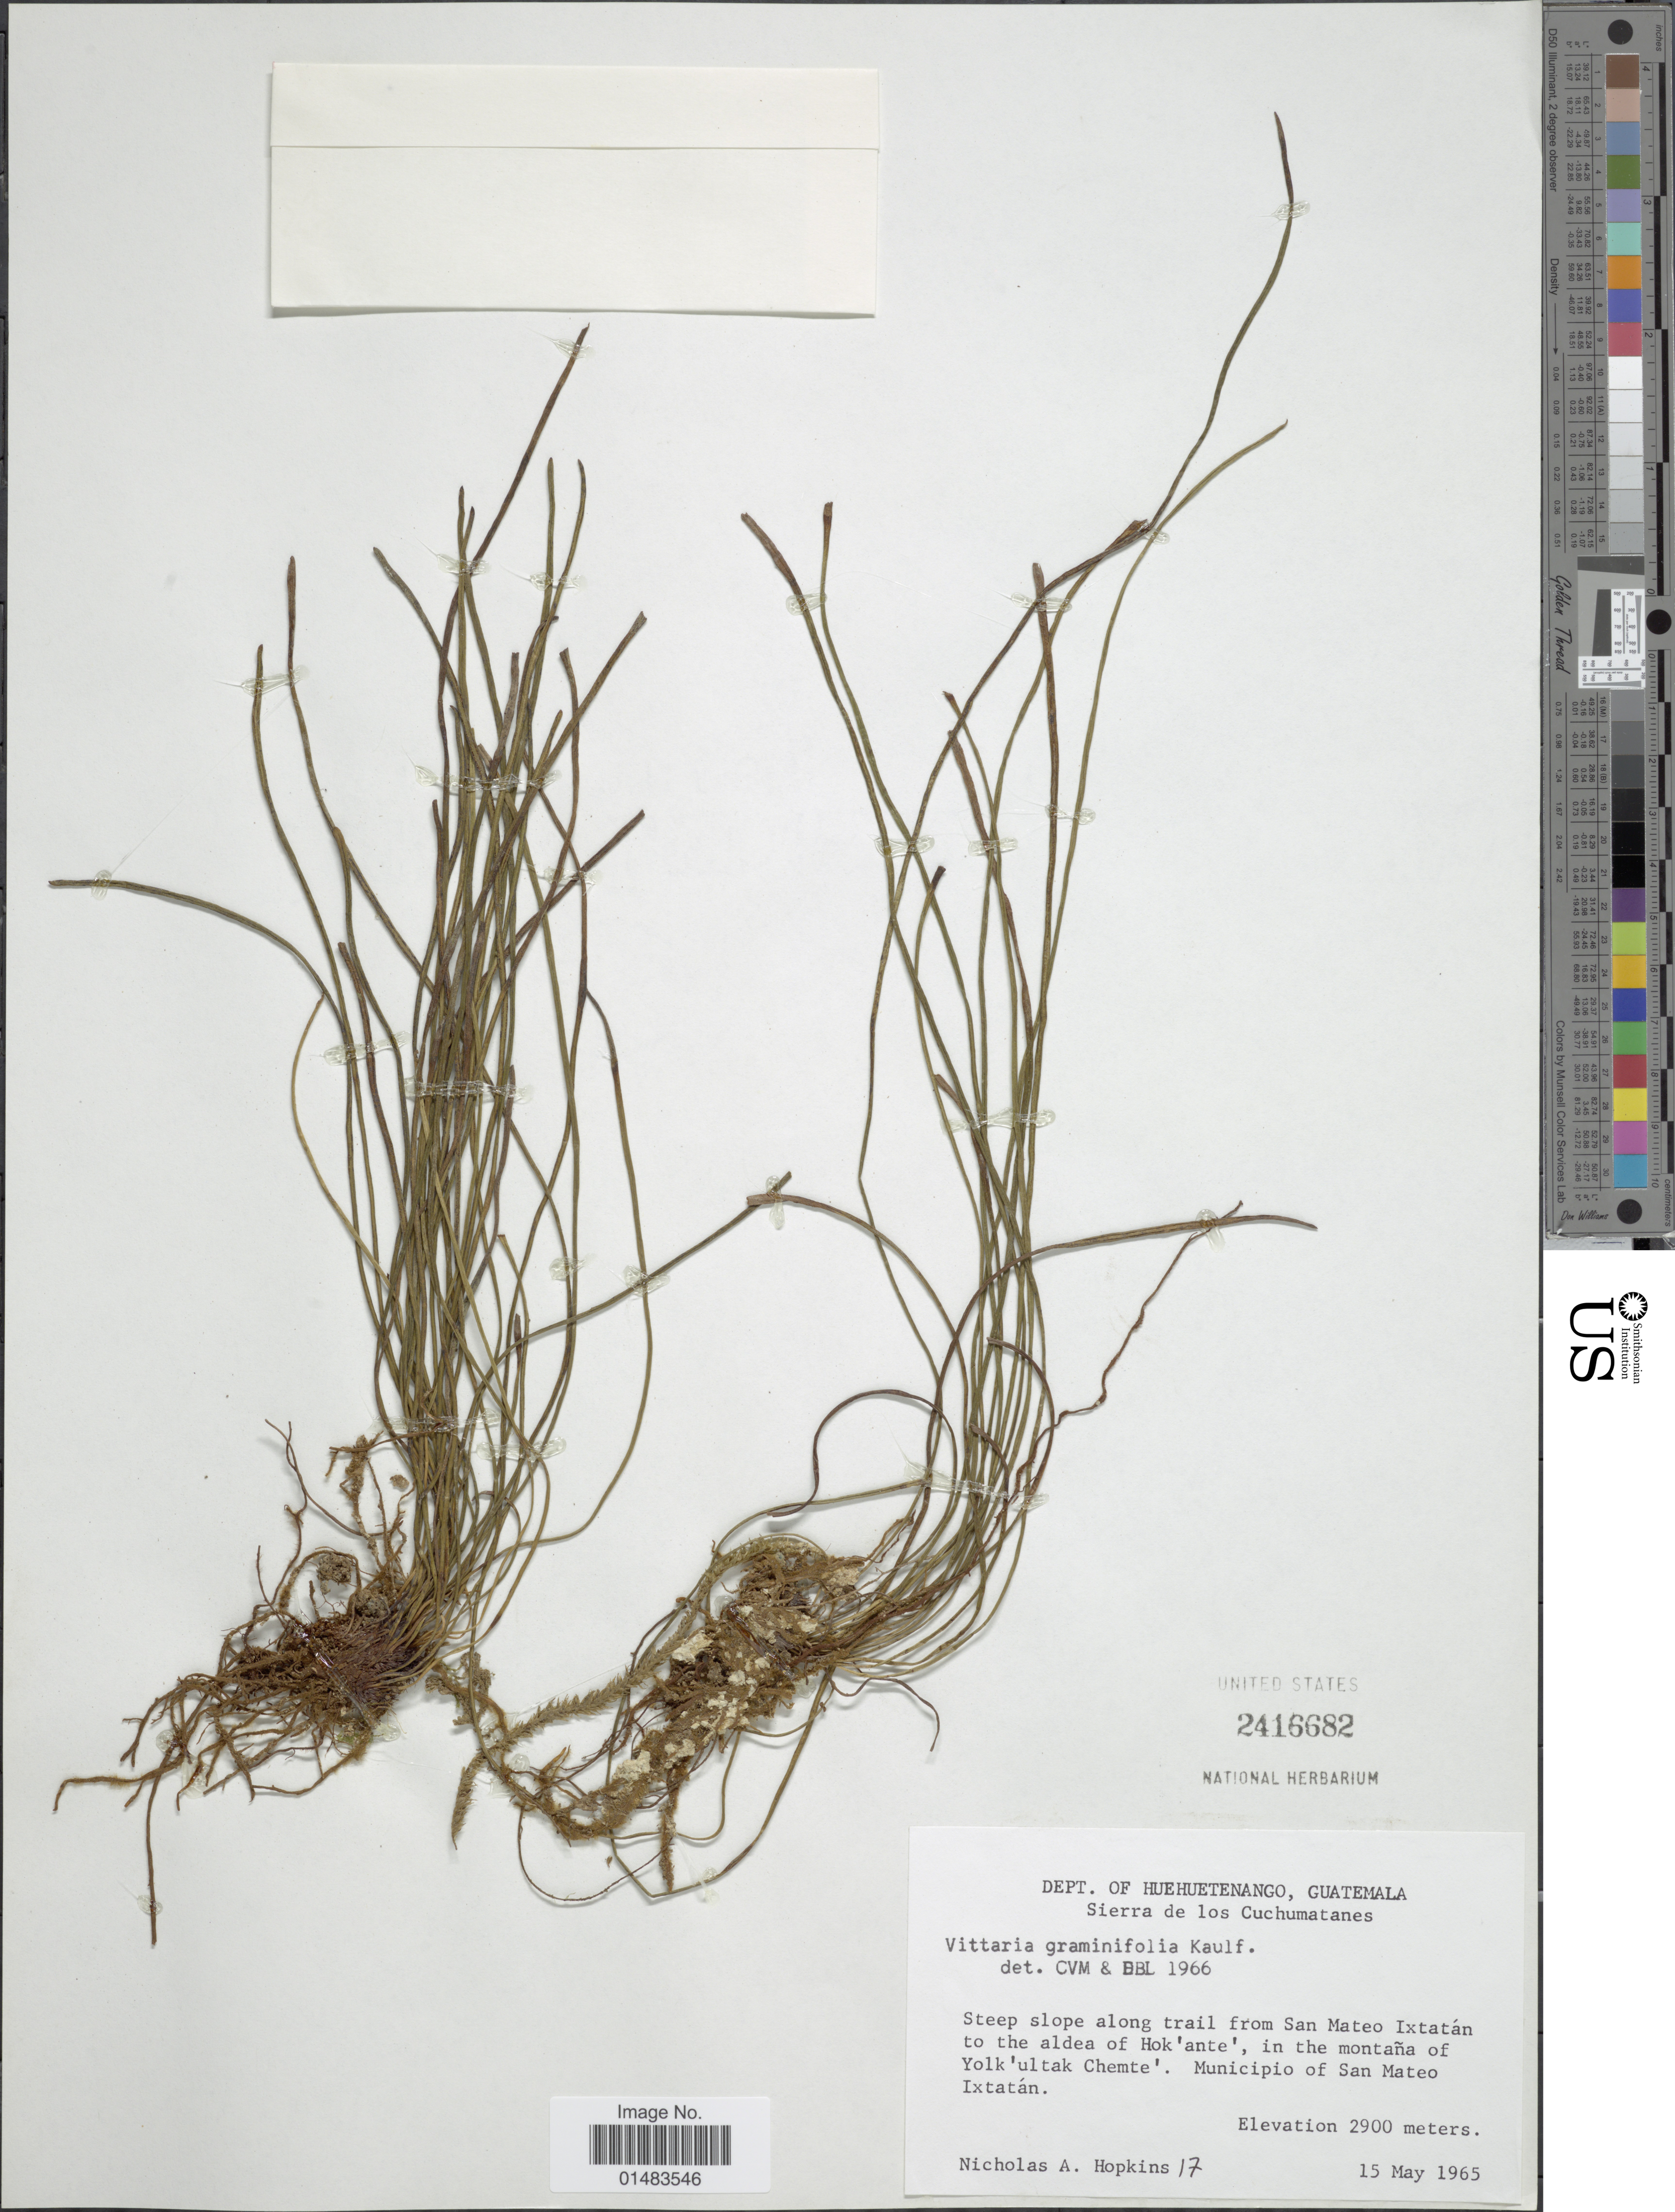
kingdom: Plantae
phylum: Tracheophyta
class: Polypodiopsida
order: Polypodiales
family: Pteridaceae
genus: Vittaria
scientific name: Vittaria graminifolia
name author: Kaulf.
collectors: N. Hopkins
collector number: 17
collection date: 1965-05-15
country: Guatemala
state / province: Huehuetenango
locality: Sierra de los Cuchumatanes, Steep slope along trail from San Mateo Ixtatan to the aldea of Hok " ante ", in the montana of Yolk " ultak Chemte " Municipio of San Mateo Ixtatan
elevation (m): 2900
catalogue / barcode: US 2416682